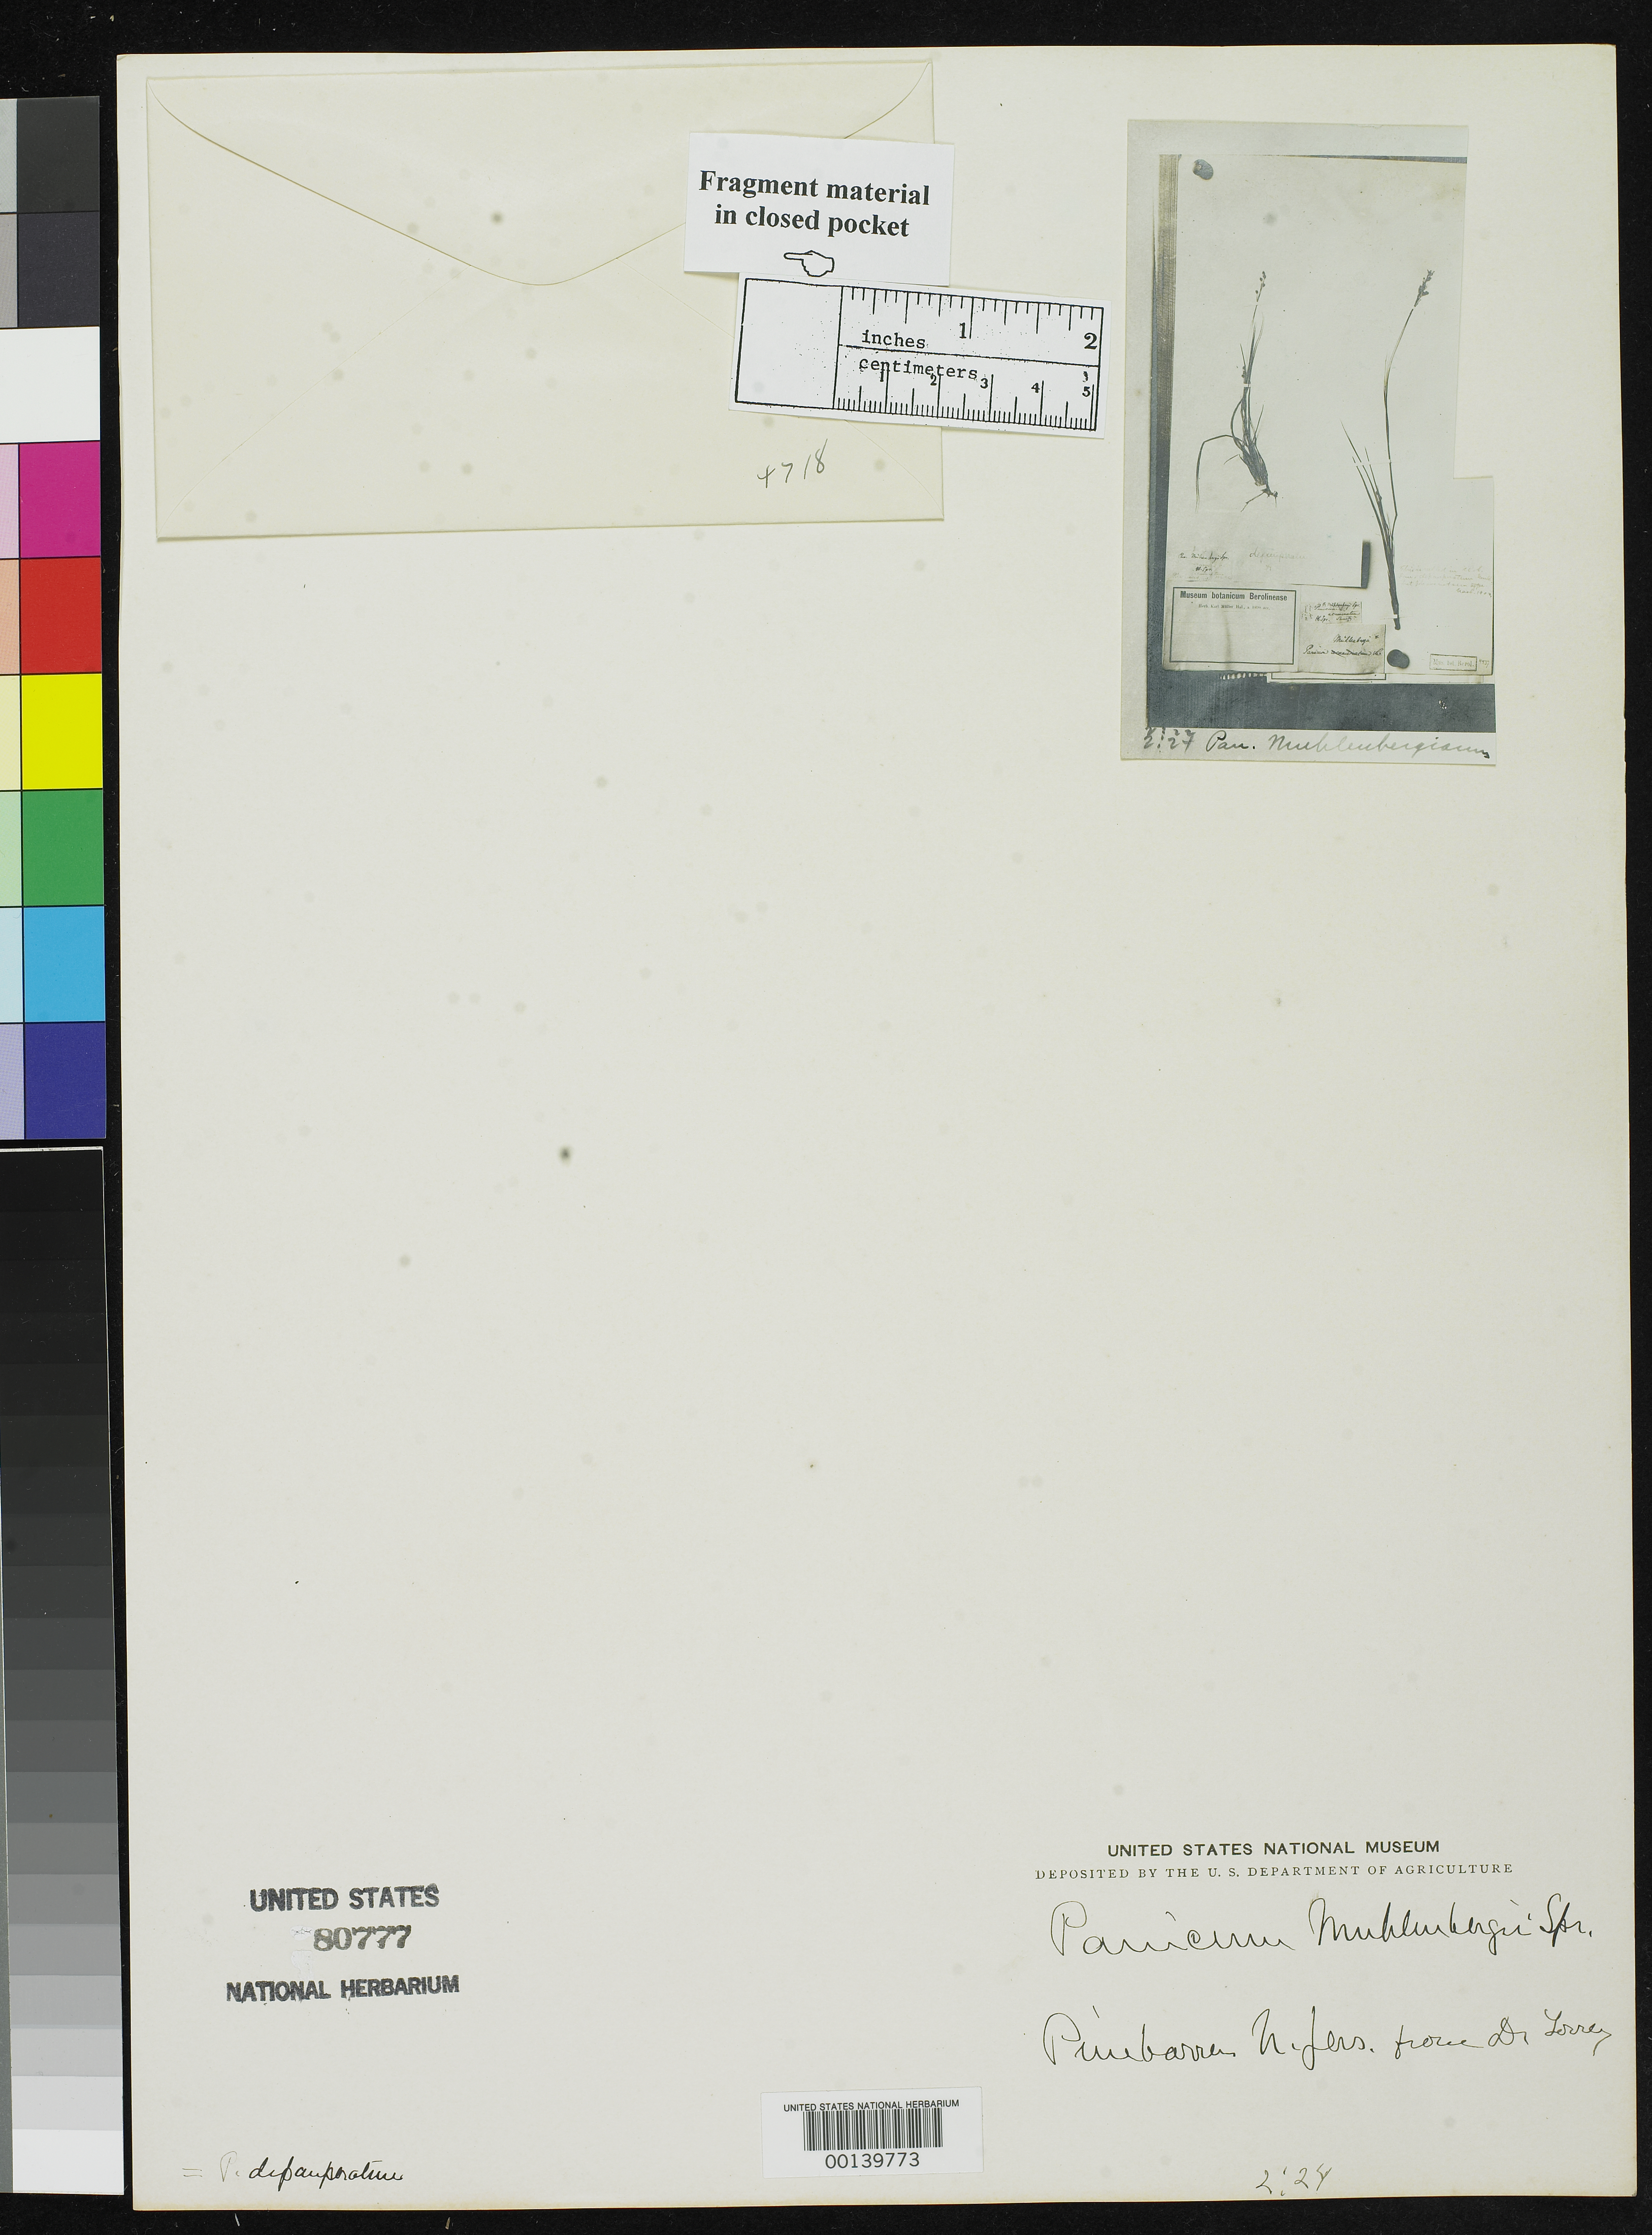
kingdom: Plantae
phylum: Tracheophyta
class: Liliopsida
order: Poales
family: Poaceae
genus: Panicum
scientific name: Panicum muhlenbergii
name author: Schult.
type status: Type Fragment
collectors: J. Torrey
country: United States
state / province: New Jersey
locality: Pine barrens.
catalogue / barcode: US 80777